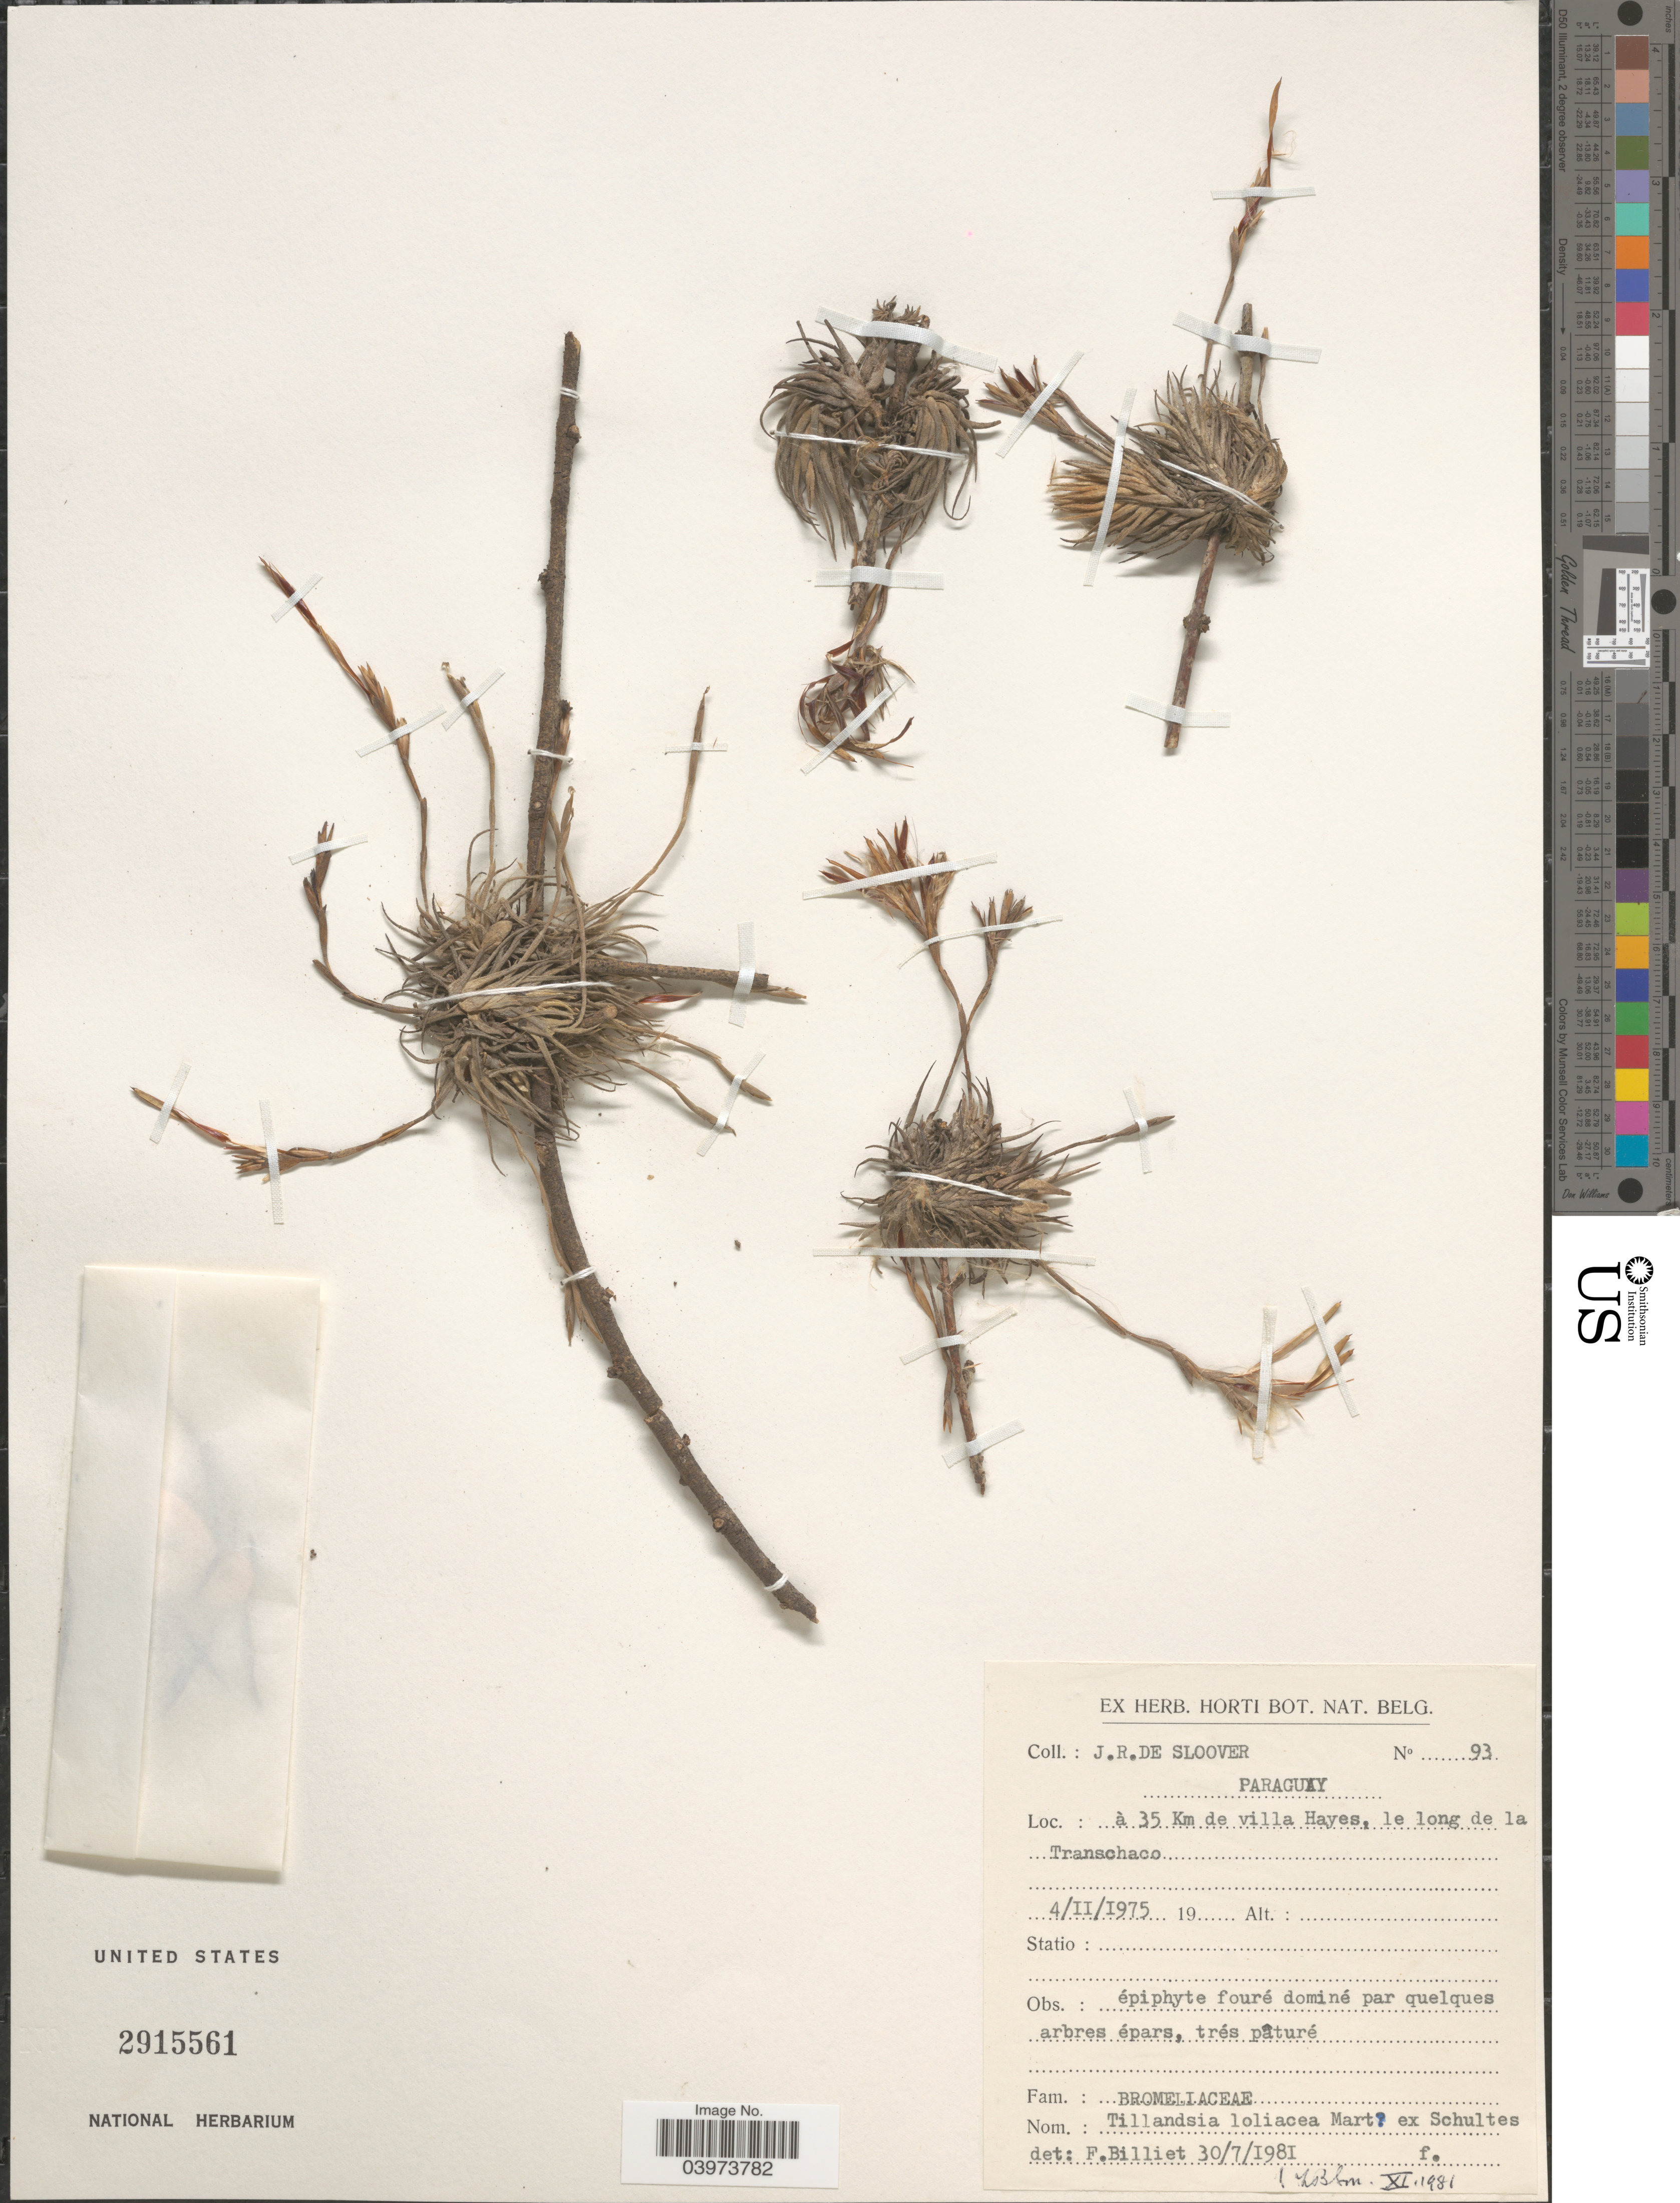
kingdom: Plantae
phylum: Tracheophyta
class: Liliopsida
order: Poales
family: Bromeliaceae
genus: Tillandsia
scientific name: Tillandsia loliacea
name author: Mart. ex Schult. f.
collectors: J. Sloover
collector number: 93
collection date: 1975-02-04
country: Paraguay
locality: À 35 Km de villa Hayes, le long de la Transchaco.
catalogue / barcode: US 2915561